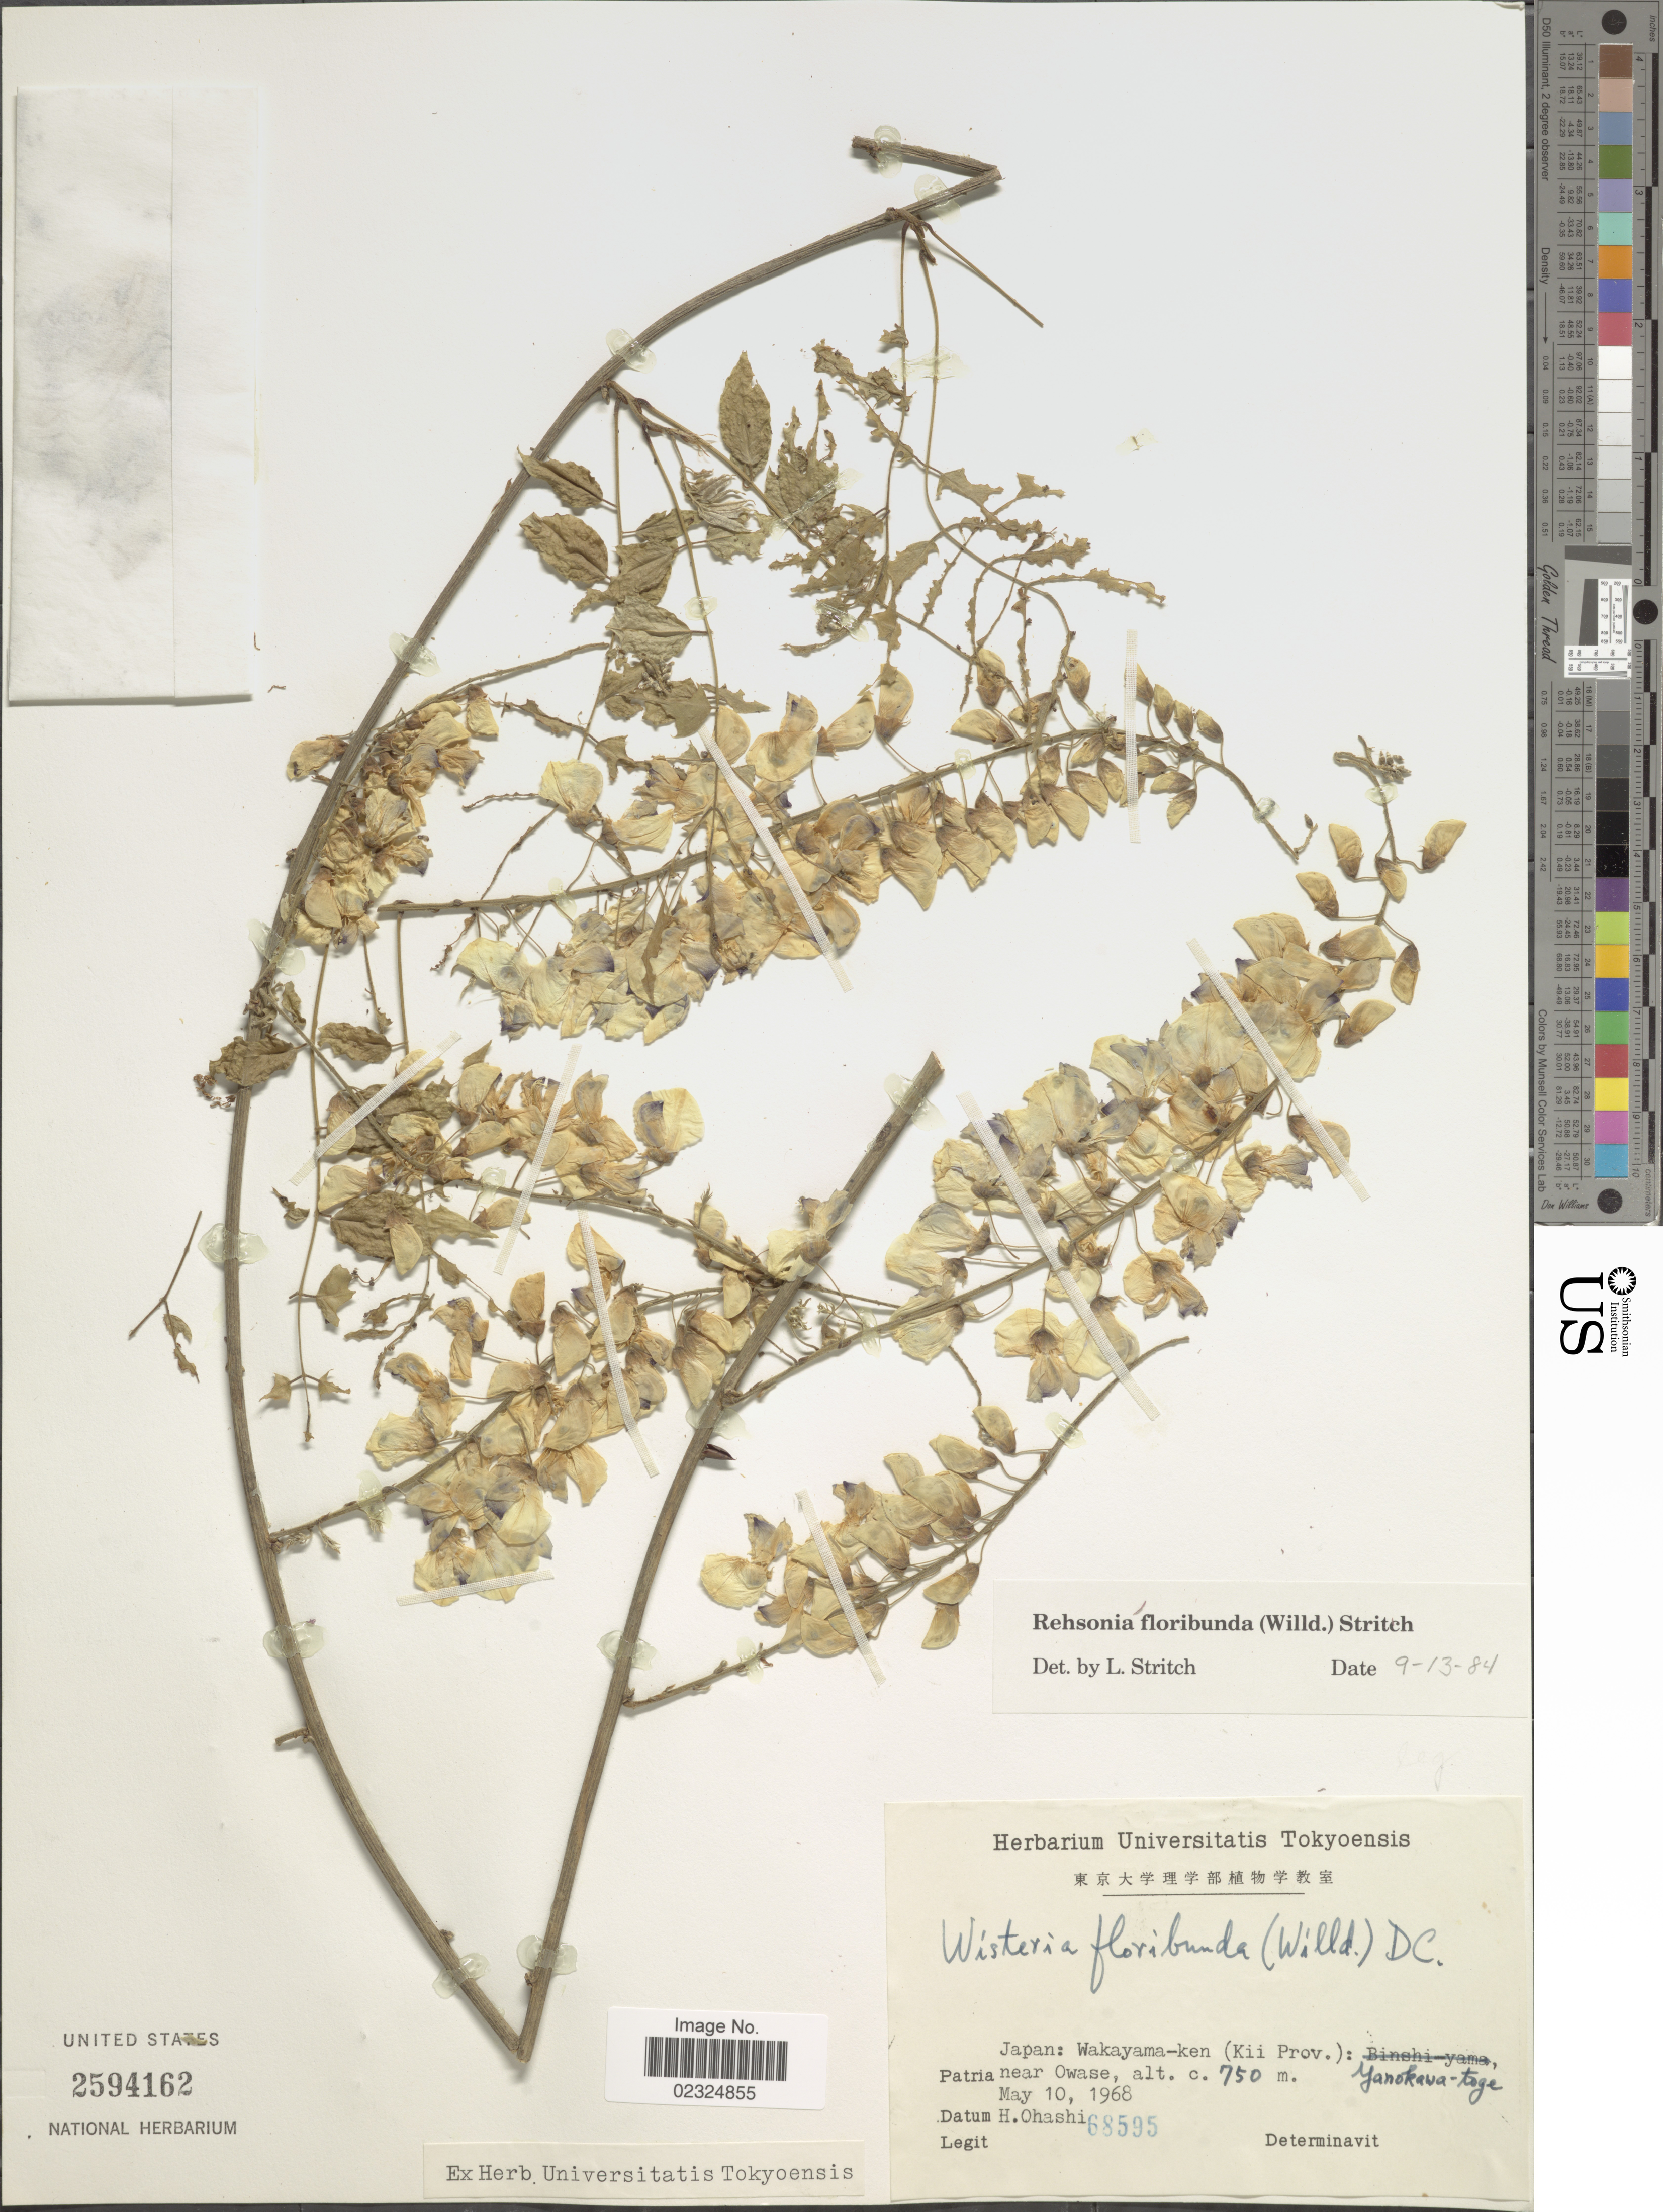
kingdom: Plantae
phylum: Tracheophyta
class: Magnoliopsida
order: Fabales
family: Fabaceae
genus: Wisteria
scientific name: Wisteria floribunda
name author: (Willd.) DC.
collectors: H. Ohashi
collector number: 68595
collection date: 1968-05-10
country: Japan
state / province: Wakayama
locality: Wakayama-ken (Kii Prov.): Yanokawa-toge, near Owase.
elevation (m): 750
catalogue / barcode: US 2594162